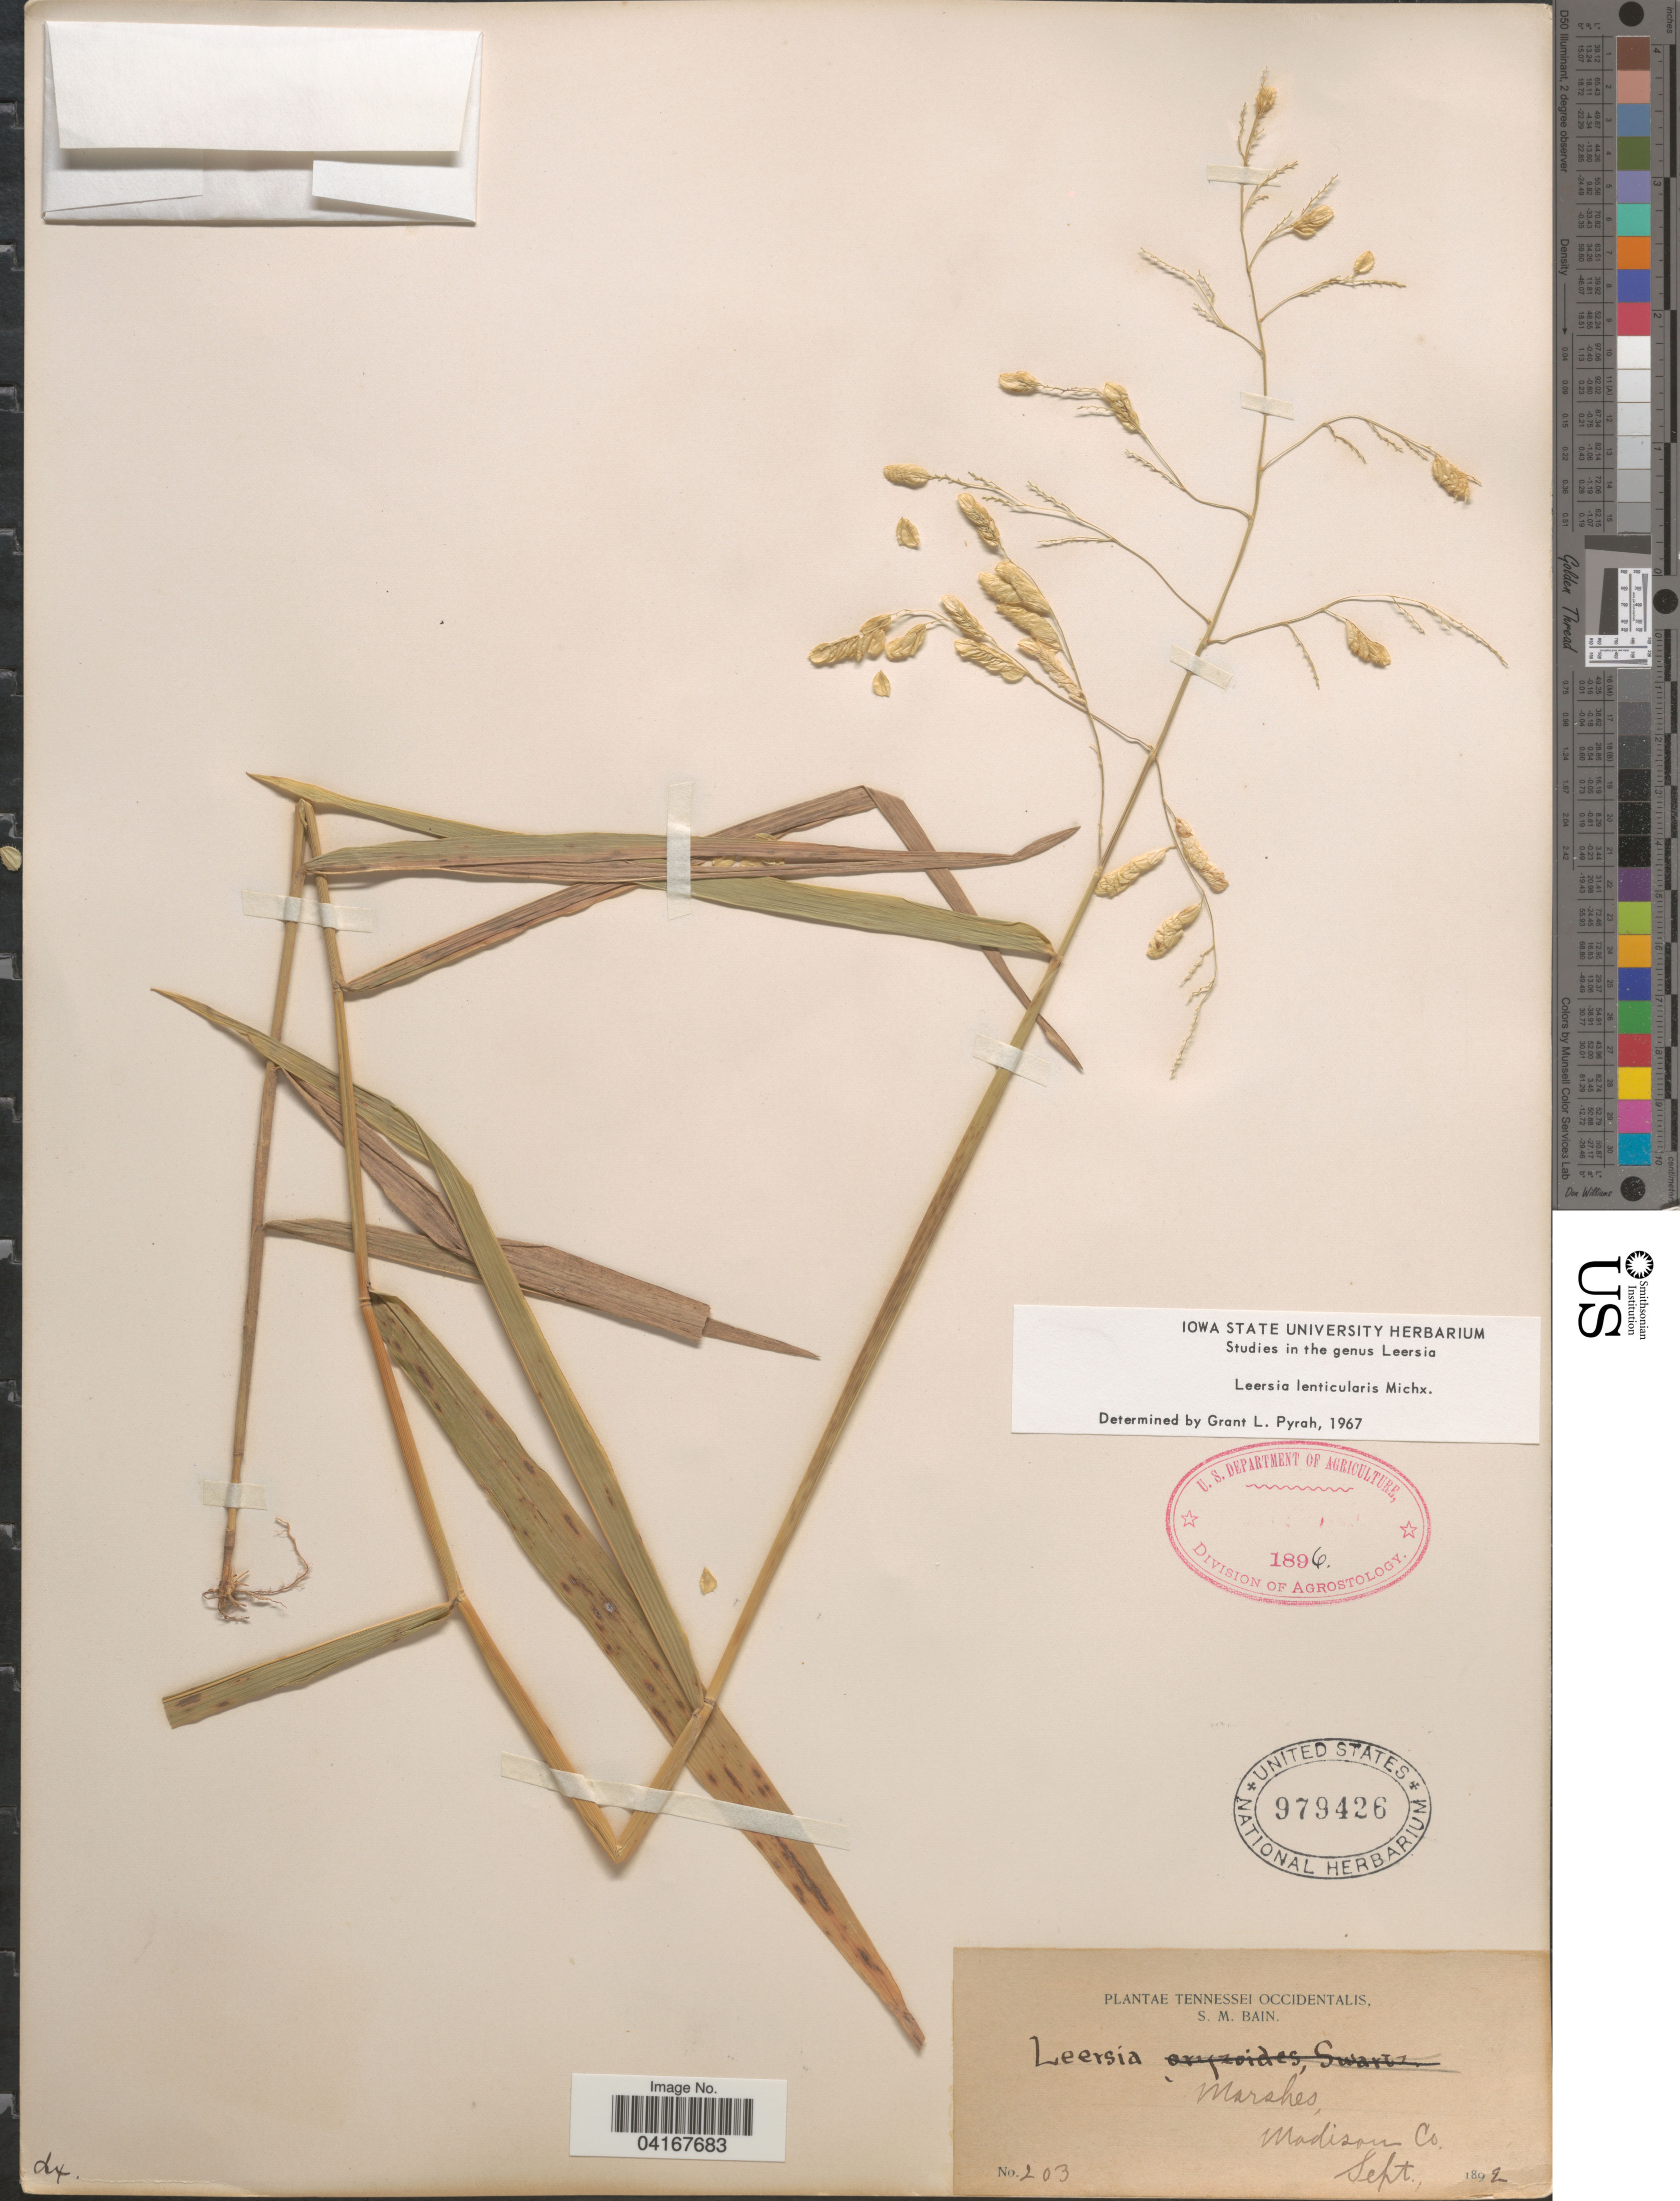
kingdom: Plantae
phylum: Tracheophyta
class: Liliopsida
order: Poales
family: Poaceae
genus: Leersia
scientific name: Leersia lenticularis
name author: Michx.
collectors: S. M. Bain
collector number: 203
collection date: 1892-09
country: United States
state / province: Tennessee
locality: Tennessei Occidentalis. Marshes, Madison Co.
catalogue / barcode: US 979426